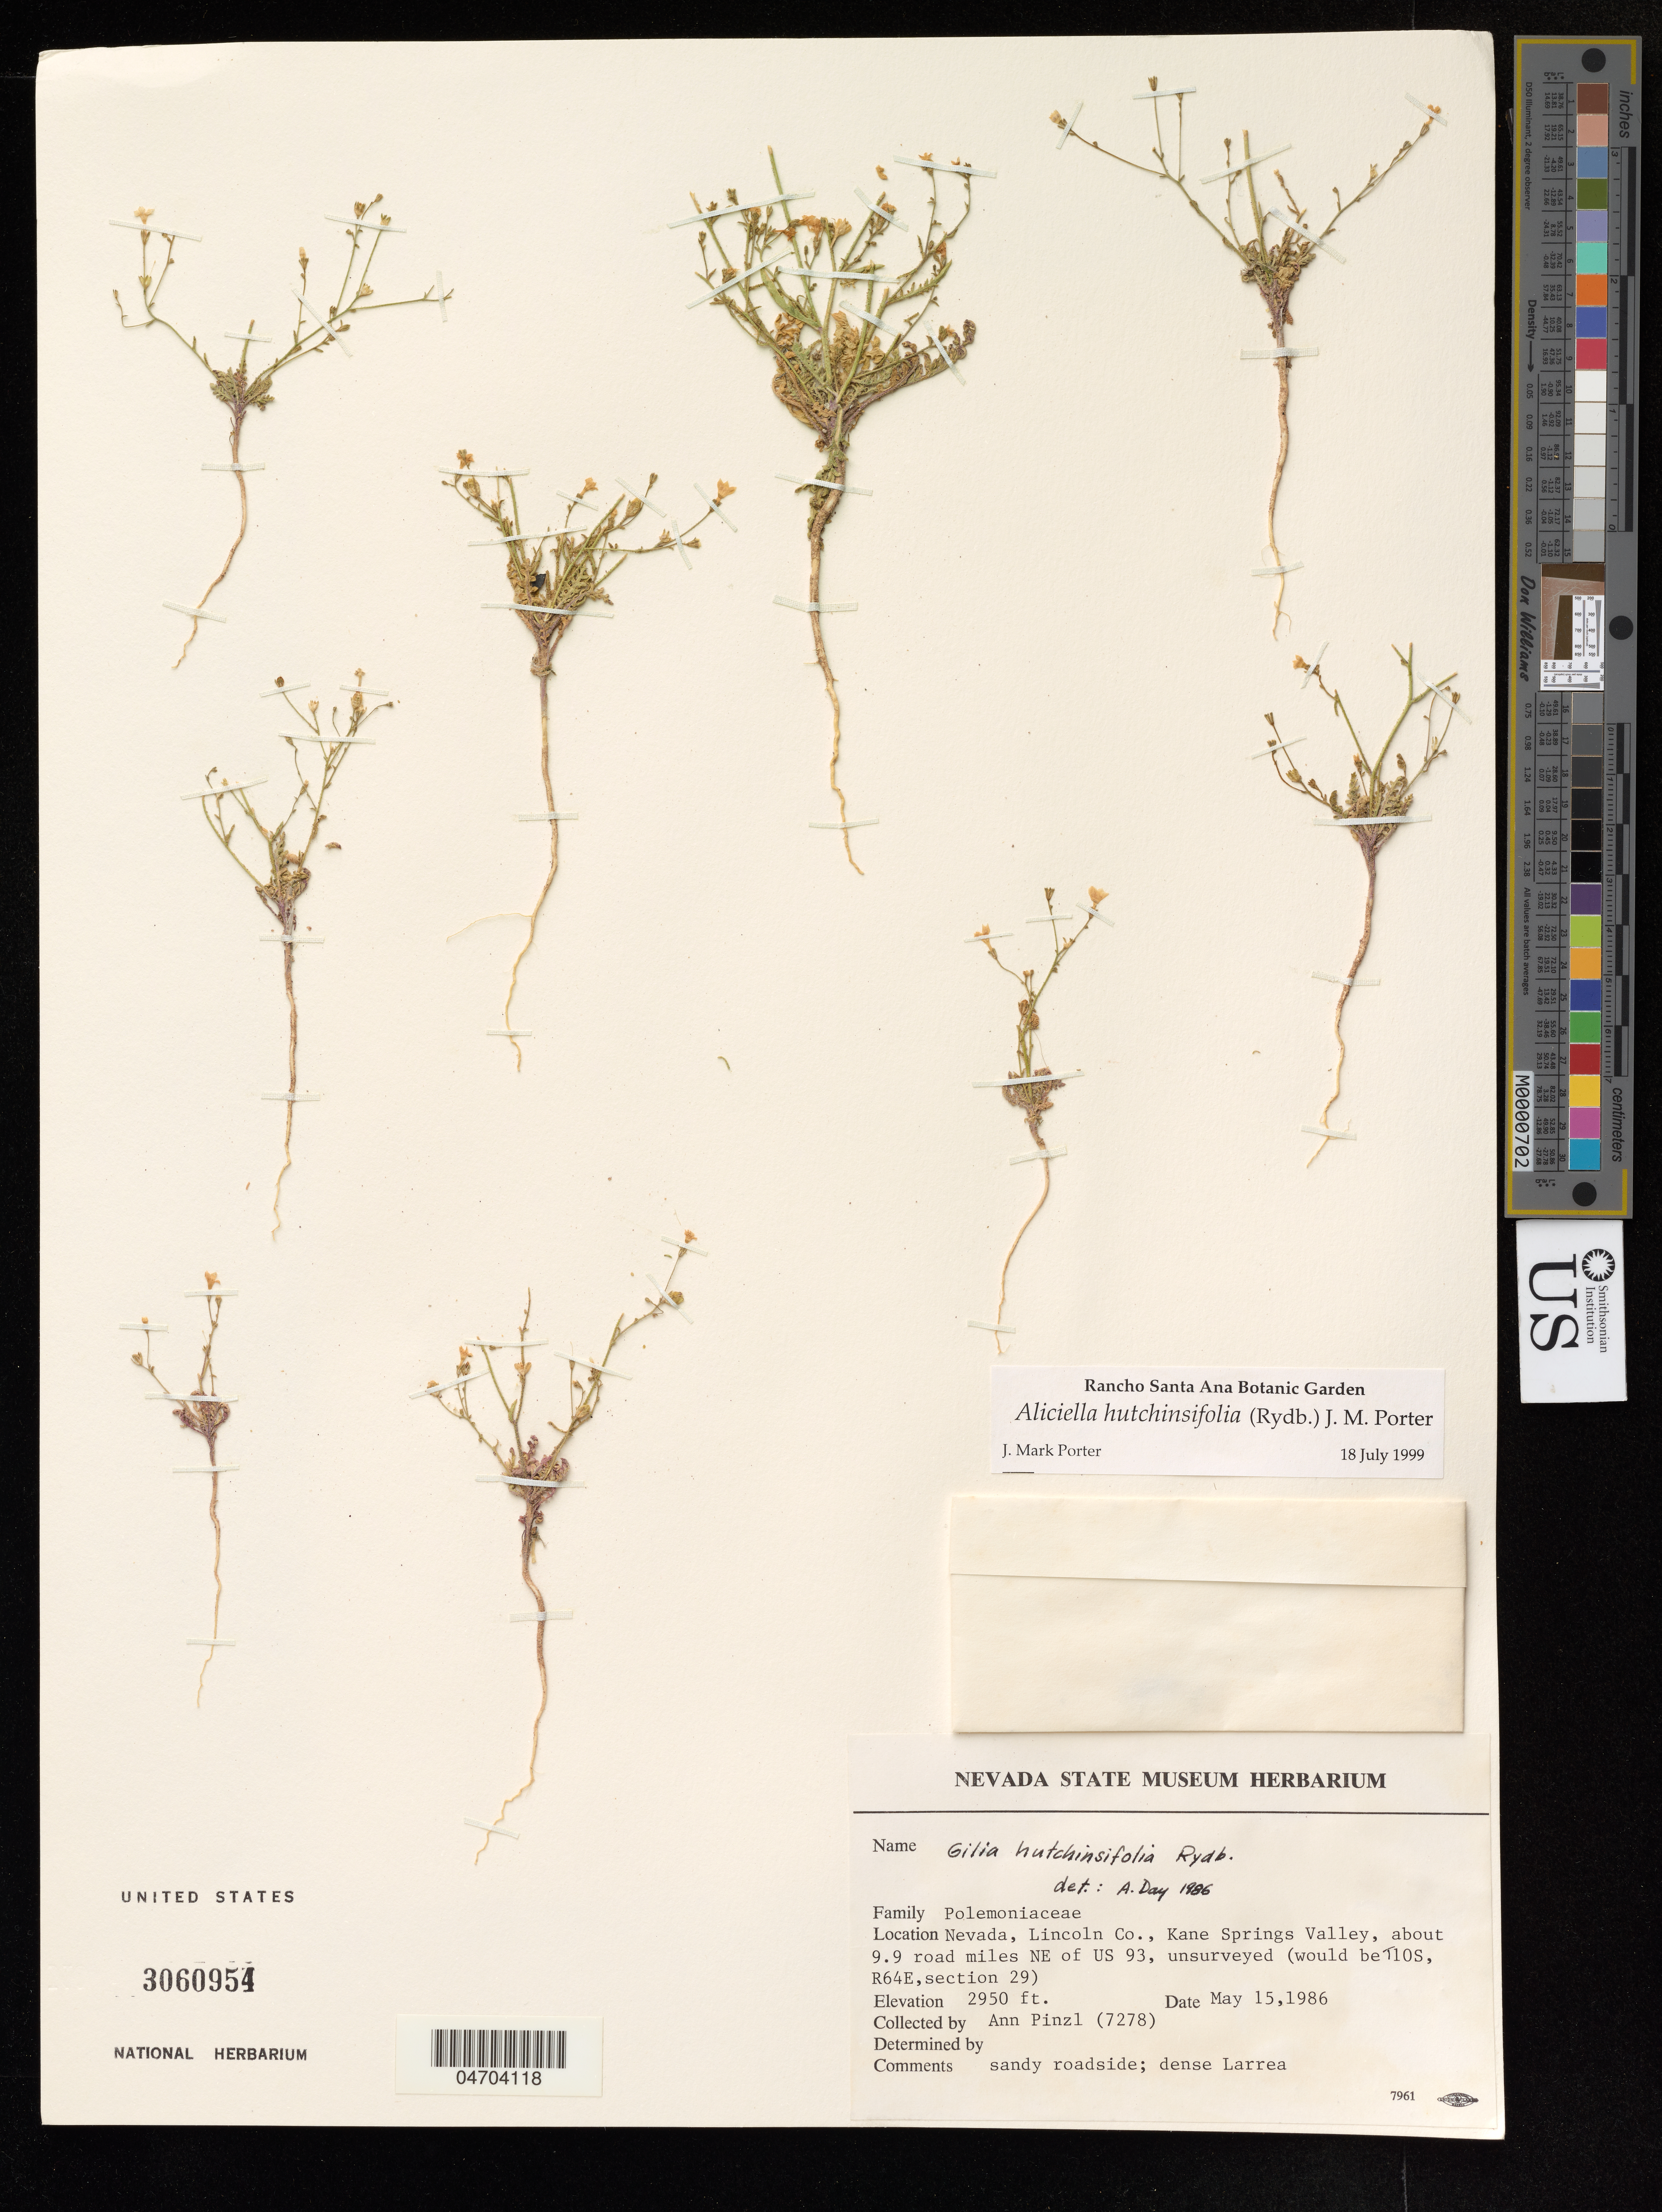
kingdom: Plantae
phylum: Tracheophyta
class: Magnoliopsida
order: Ericales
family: Polemoniaceae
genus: Aliciella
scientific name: Aliciella hutchinsifolia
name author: (Rydb.) J.M. Porter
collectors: A. Pinzl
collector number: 7278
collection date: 1986-05-15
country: United States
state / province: Nevada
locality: Lincoln Co., Kane Springs Valley, about 9.9 road miles NE of US 93, unsurveyed (would be 10S, R64E, section 29).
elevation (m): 899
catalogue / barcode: US 3060954